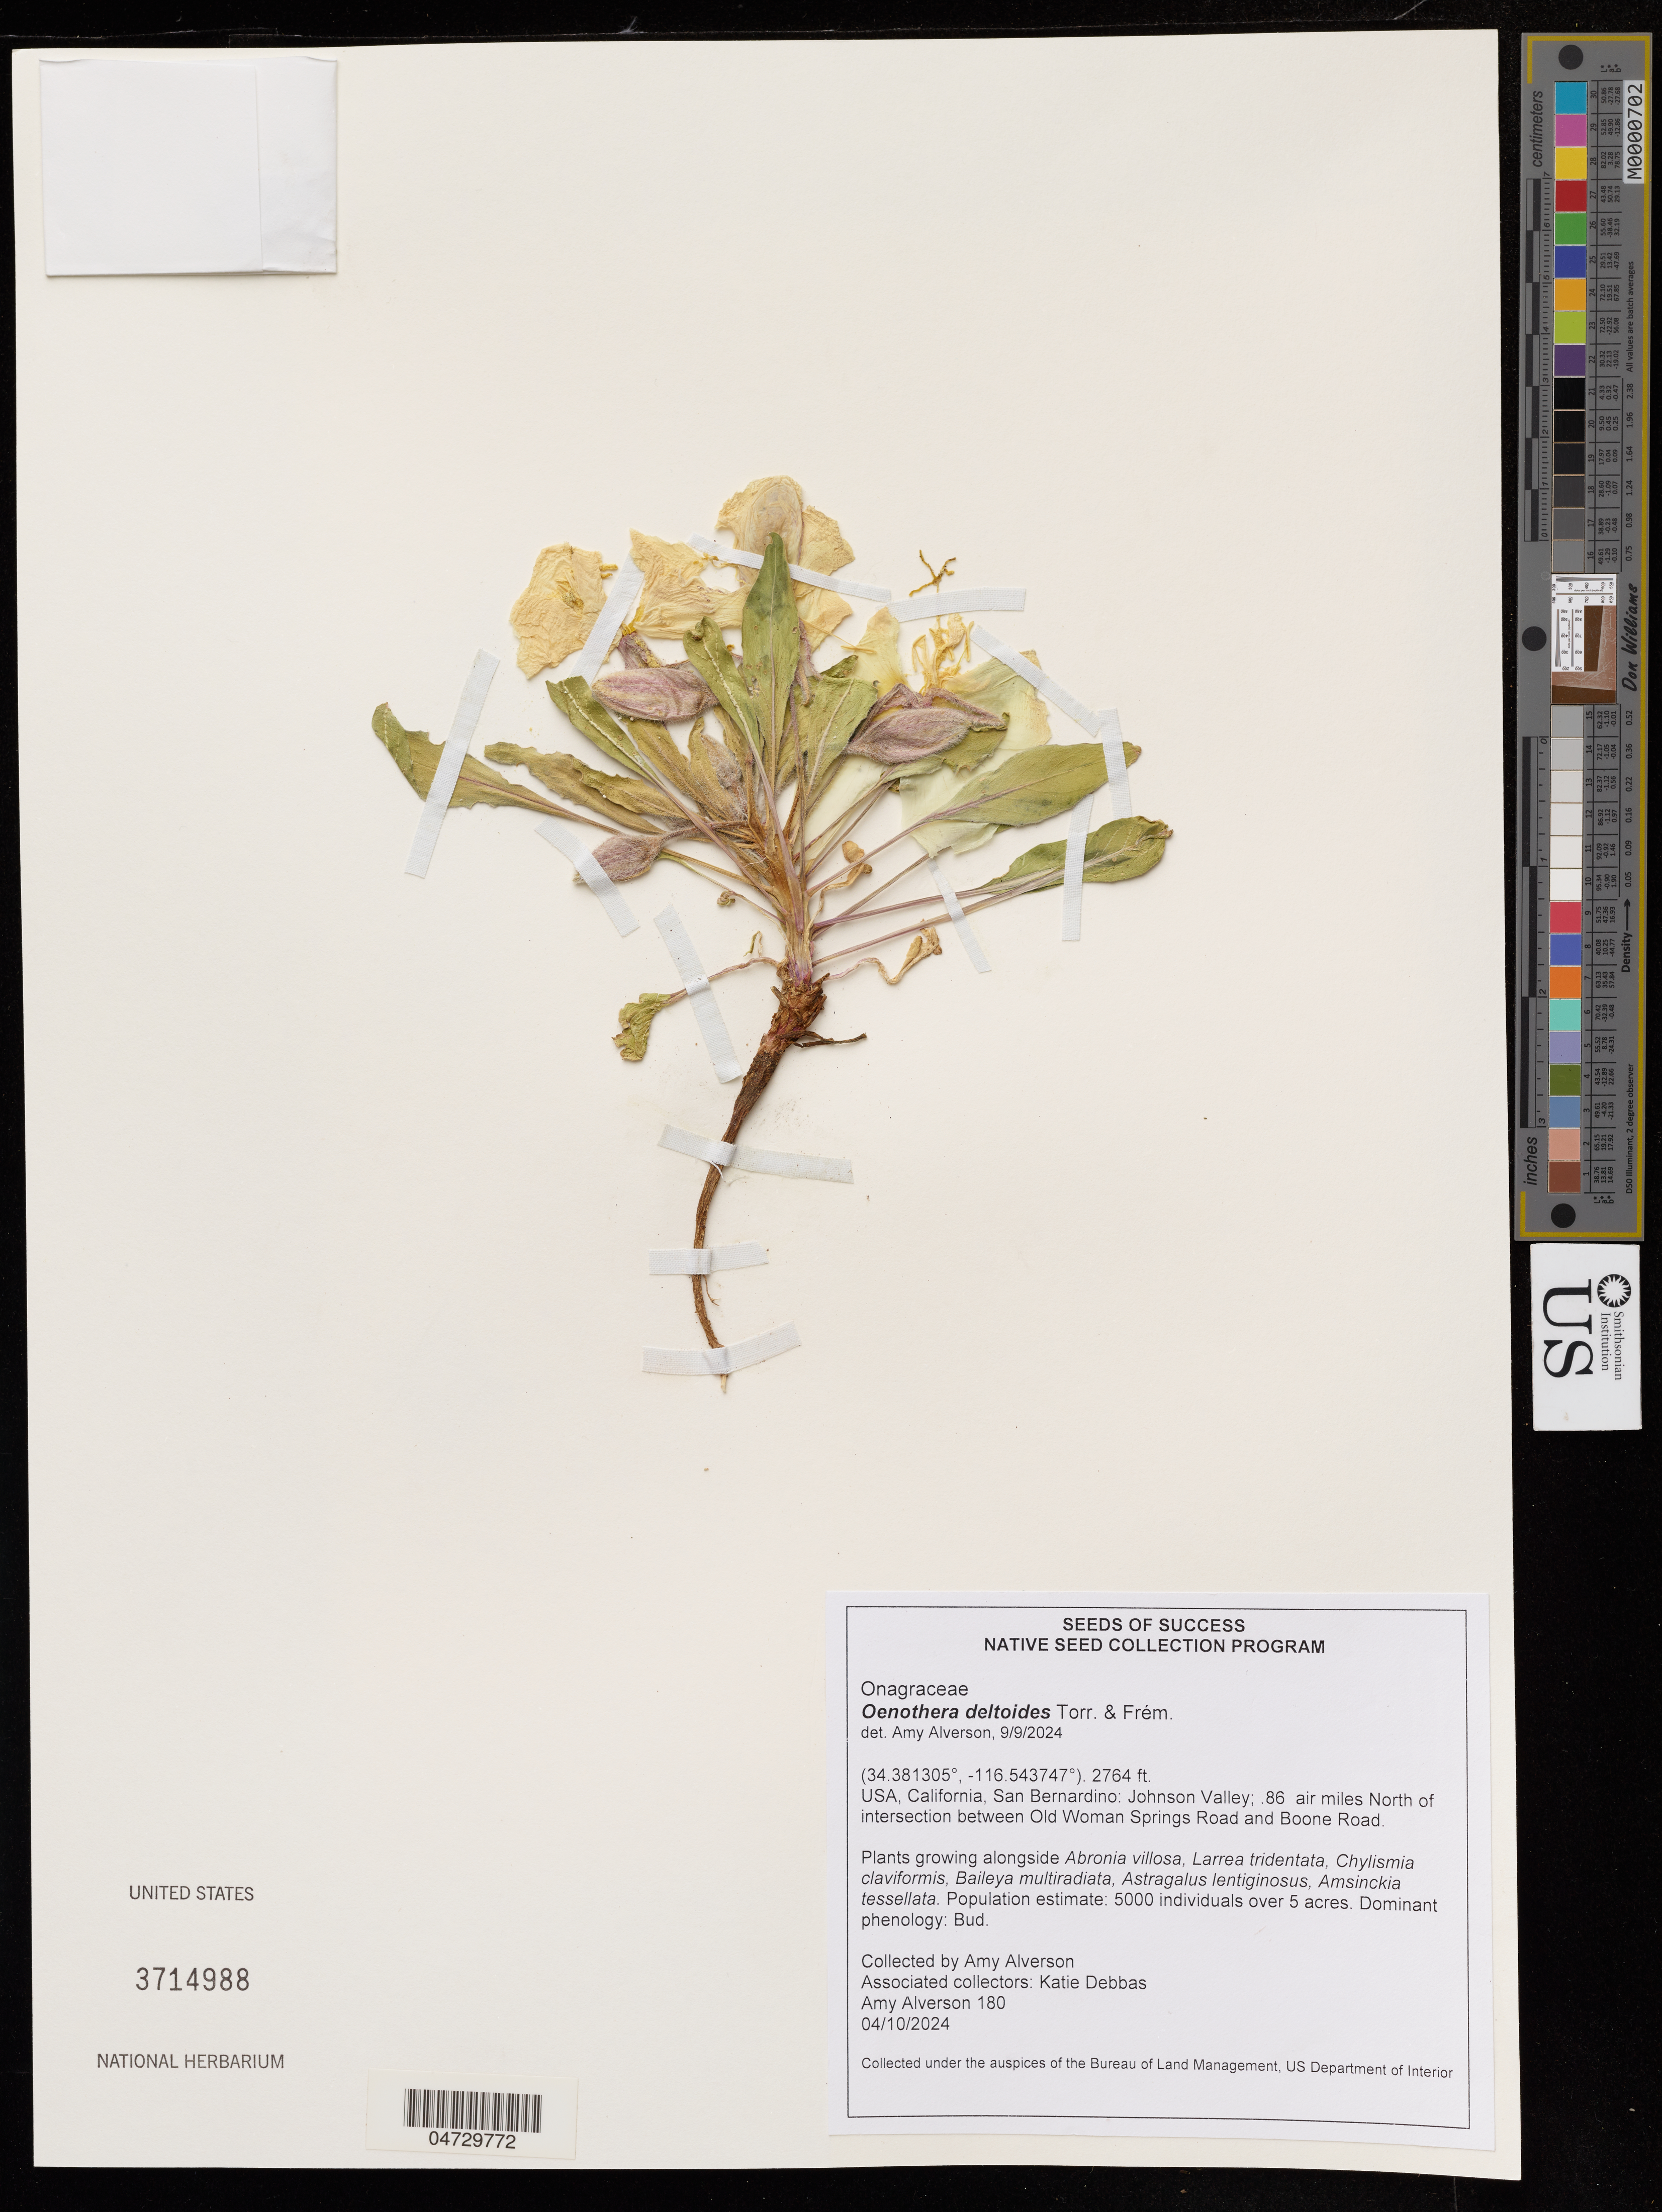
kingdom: Plantae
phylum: Tracheophyta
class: Magnoliopsida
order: Myrtales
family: Onagraceae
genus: Oenothera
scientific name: Oenothera deltoides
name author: Torr. & Frém.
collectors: A. Alverson & K. Debbas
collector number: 180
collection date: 2024-04-10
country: United States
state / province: California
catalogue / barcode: US 3714988